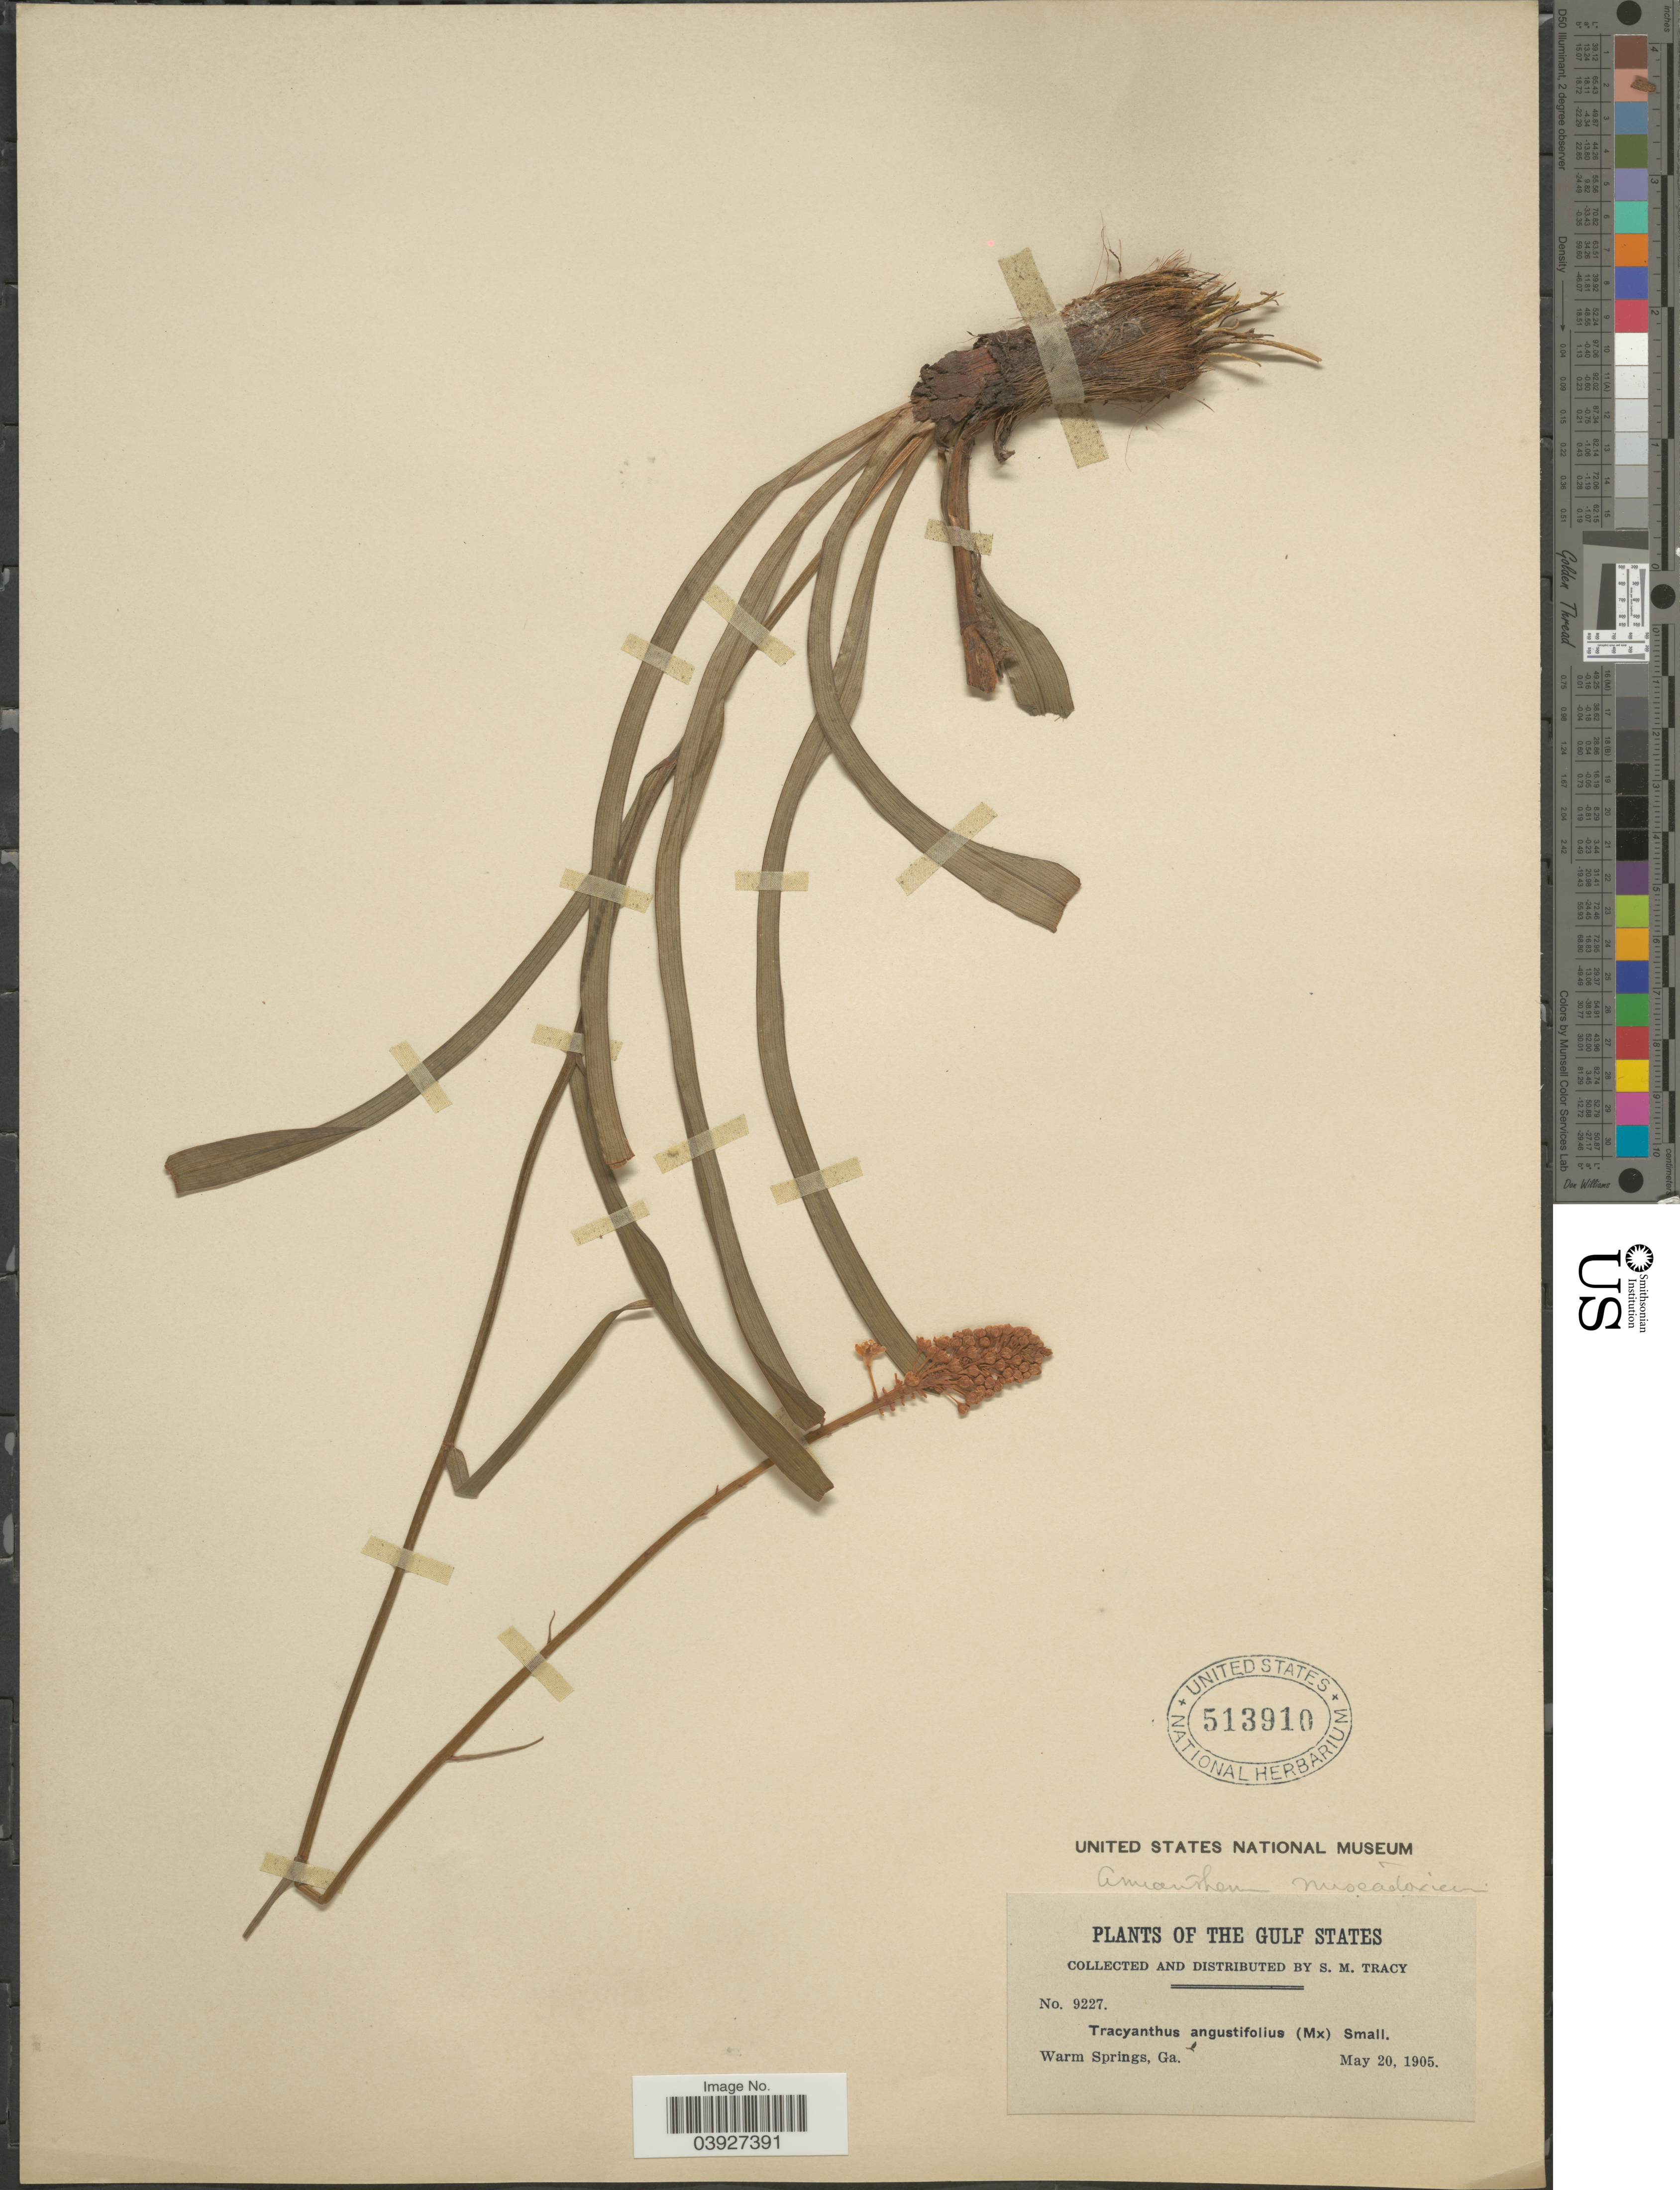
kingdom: Plantae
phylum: Tracheophyta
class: Liliopsida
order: Liliales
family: Melanthiaceae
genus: Amianthium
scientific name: Amianthium muscitoxicum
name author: (Walter) A. Gray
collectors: S. M. Tracy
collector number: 9227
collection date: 1905-05-20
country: United States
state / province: Georgia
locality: The Gulf States. Warm Springs.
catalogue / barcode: US 513910